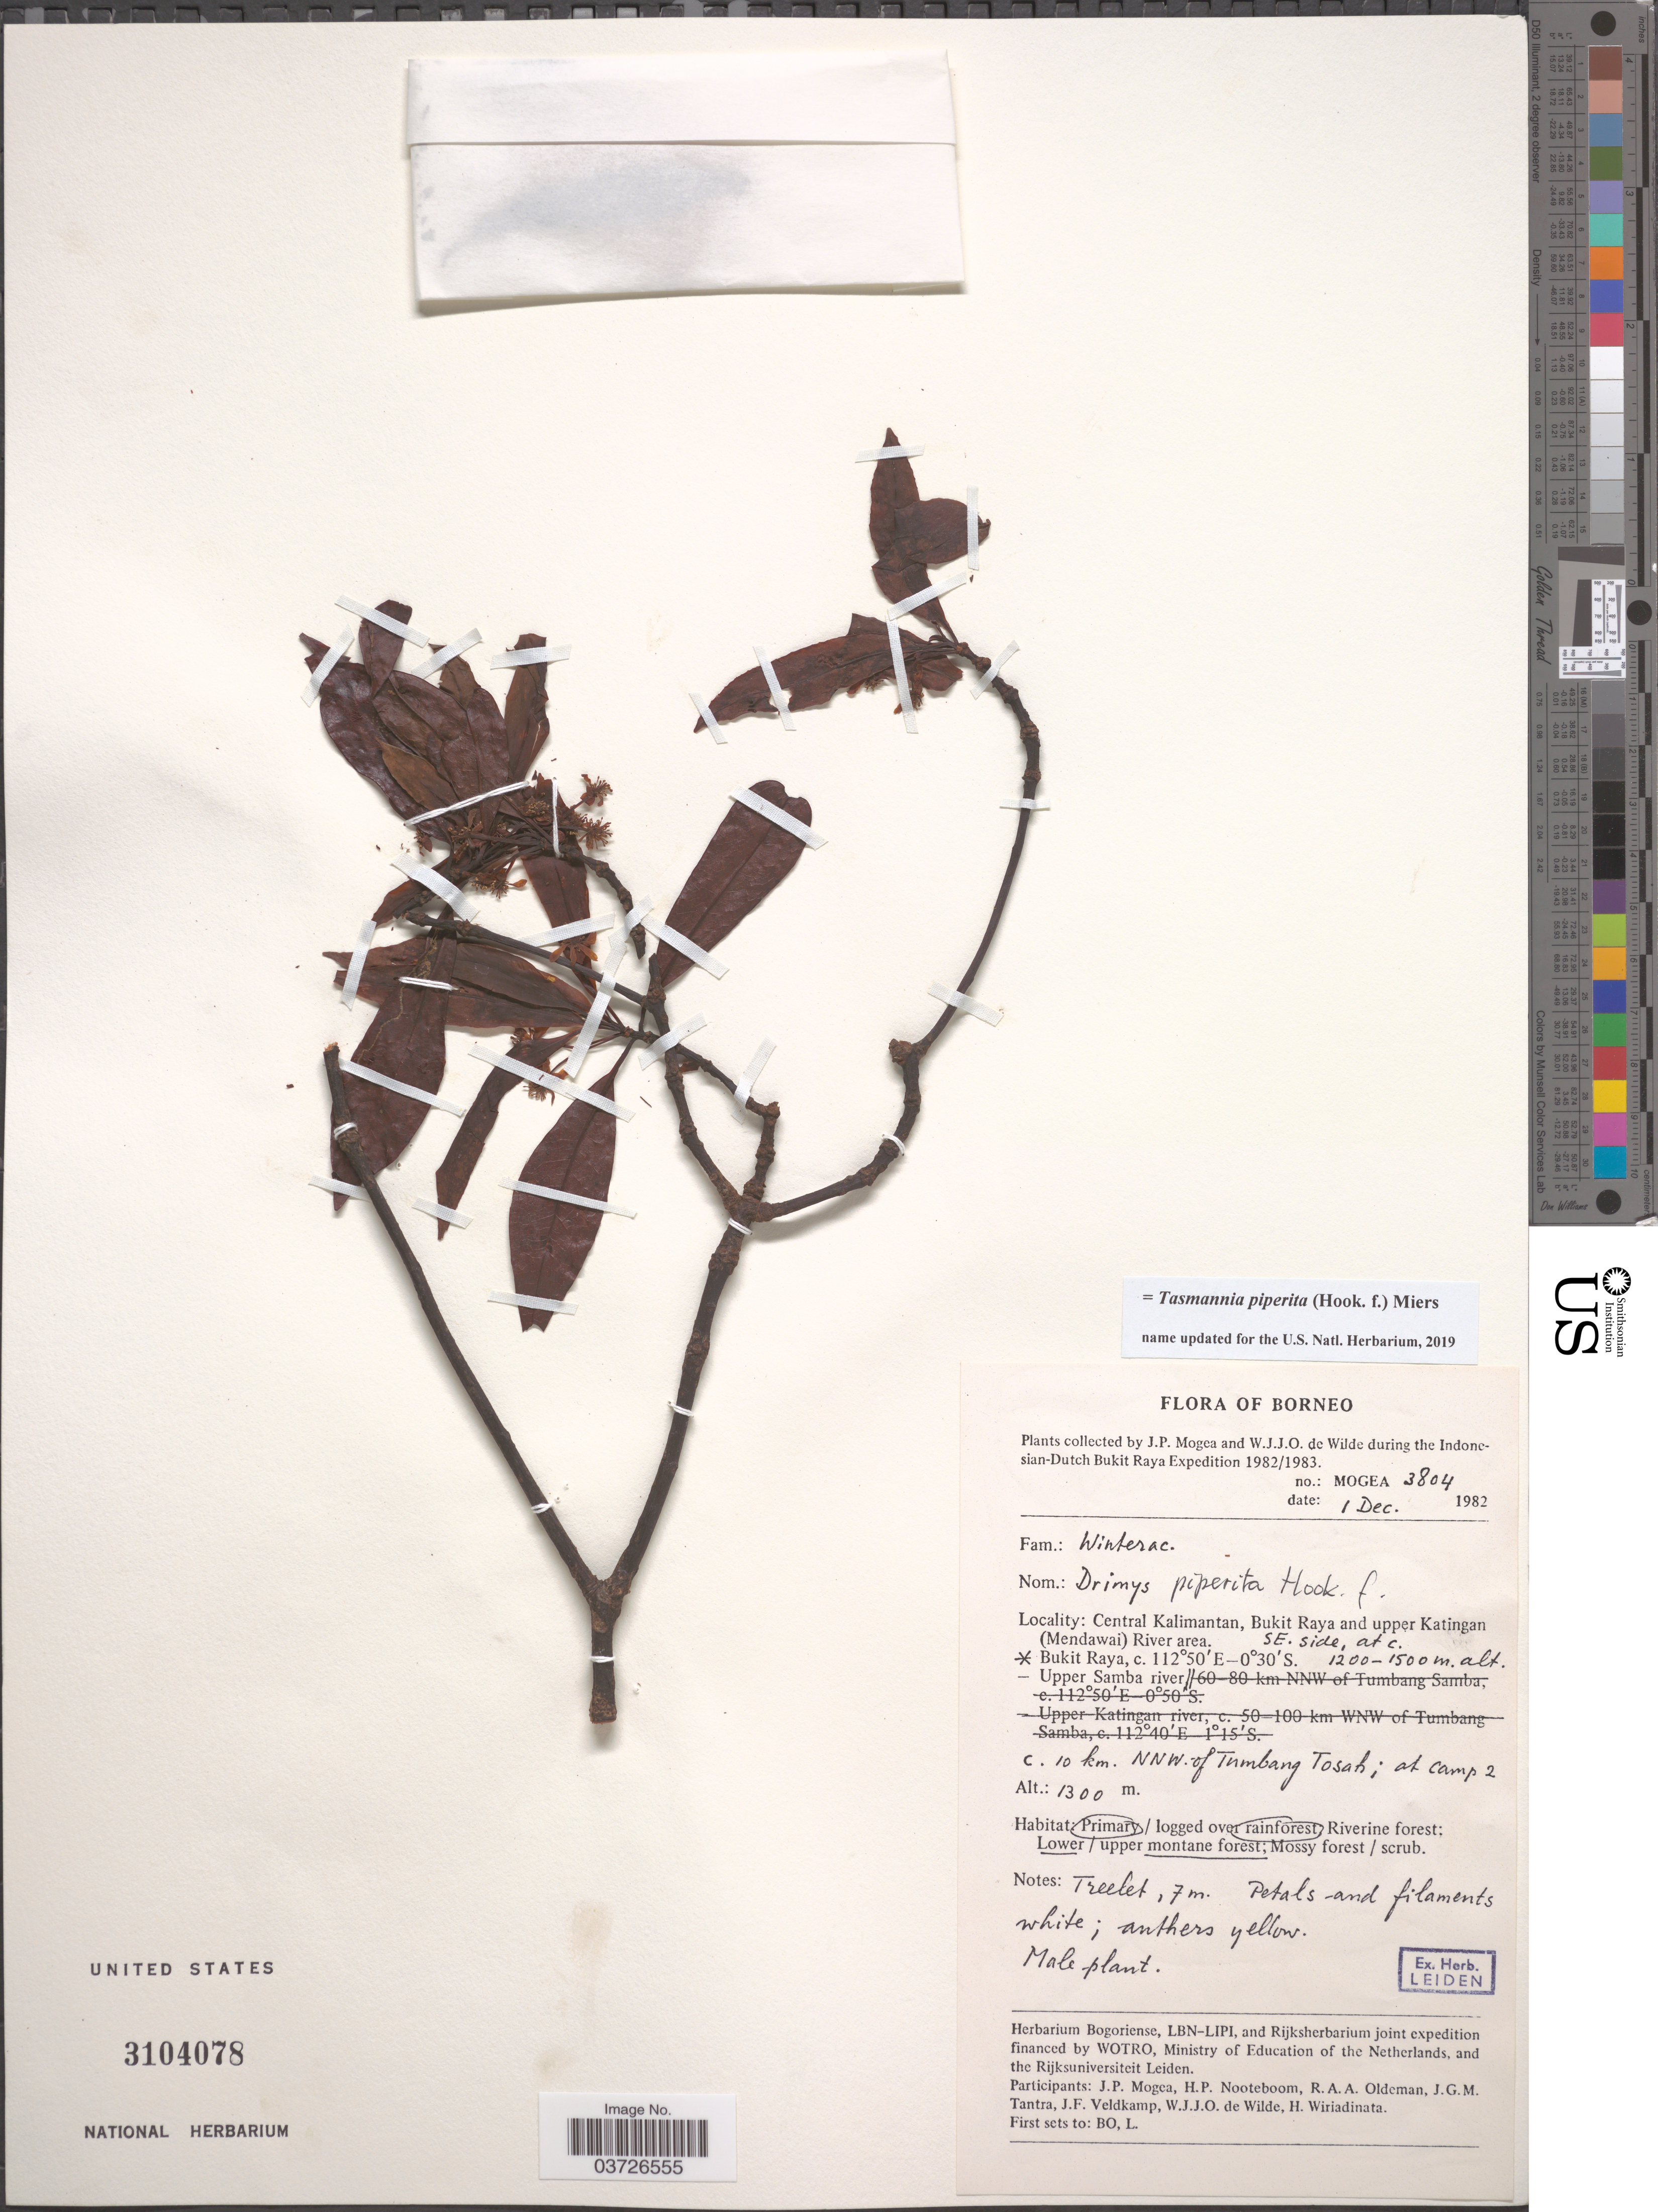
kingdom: Plantae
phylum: Tracheophyta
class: Magnoliopsida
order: Canellales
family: Winteraceae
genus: Tasmannia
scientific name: Tasmannia piperita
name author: (Hook. f.) Miers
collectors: J. Mogea & W. J. de Wilde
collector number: Mogea3804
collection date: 1982-12-01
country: Indonesia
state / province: Kalimantan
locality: Borneo. Central Kalimantan, Bukit Raya and upper Katingan (Mendawai) River area. SE. side, at c. Bukit Raya, Upper Samba river. C. 10 km. NNW. of Tumbang Tosah; at camp 2.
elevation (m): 1300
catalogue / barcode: US 3104078